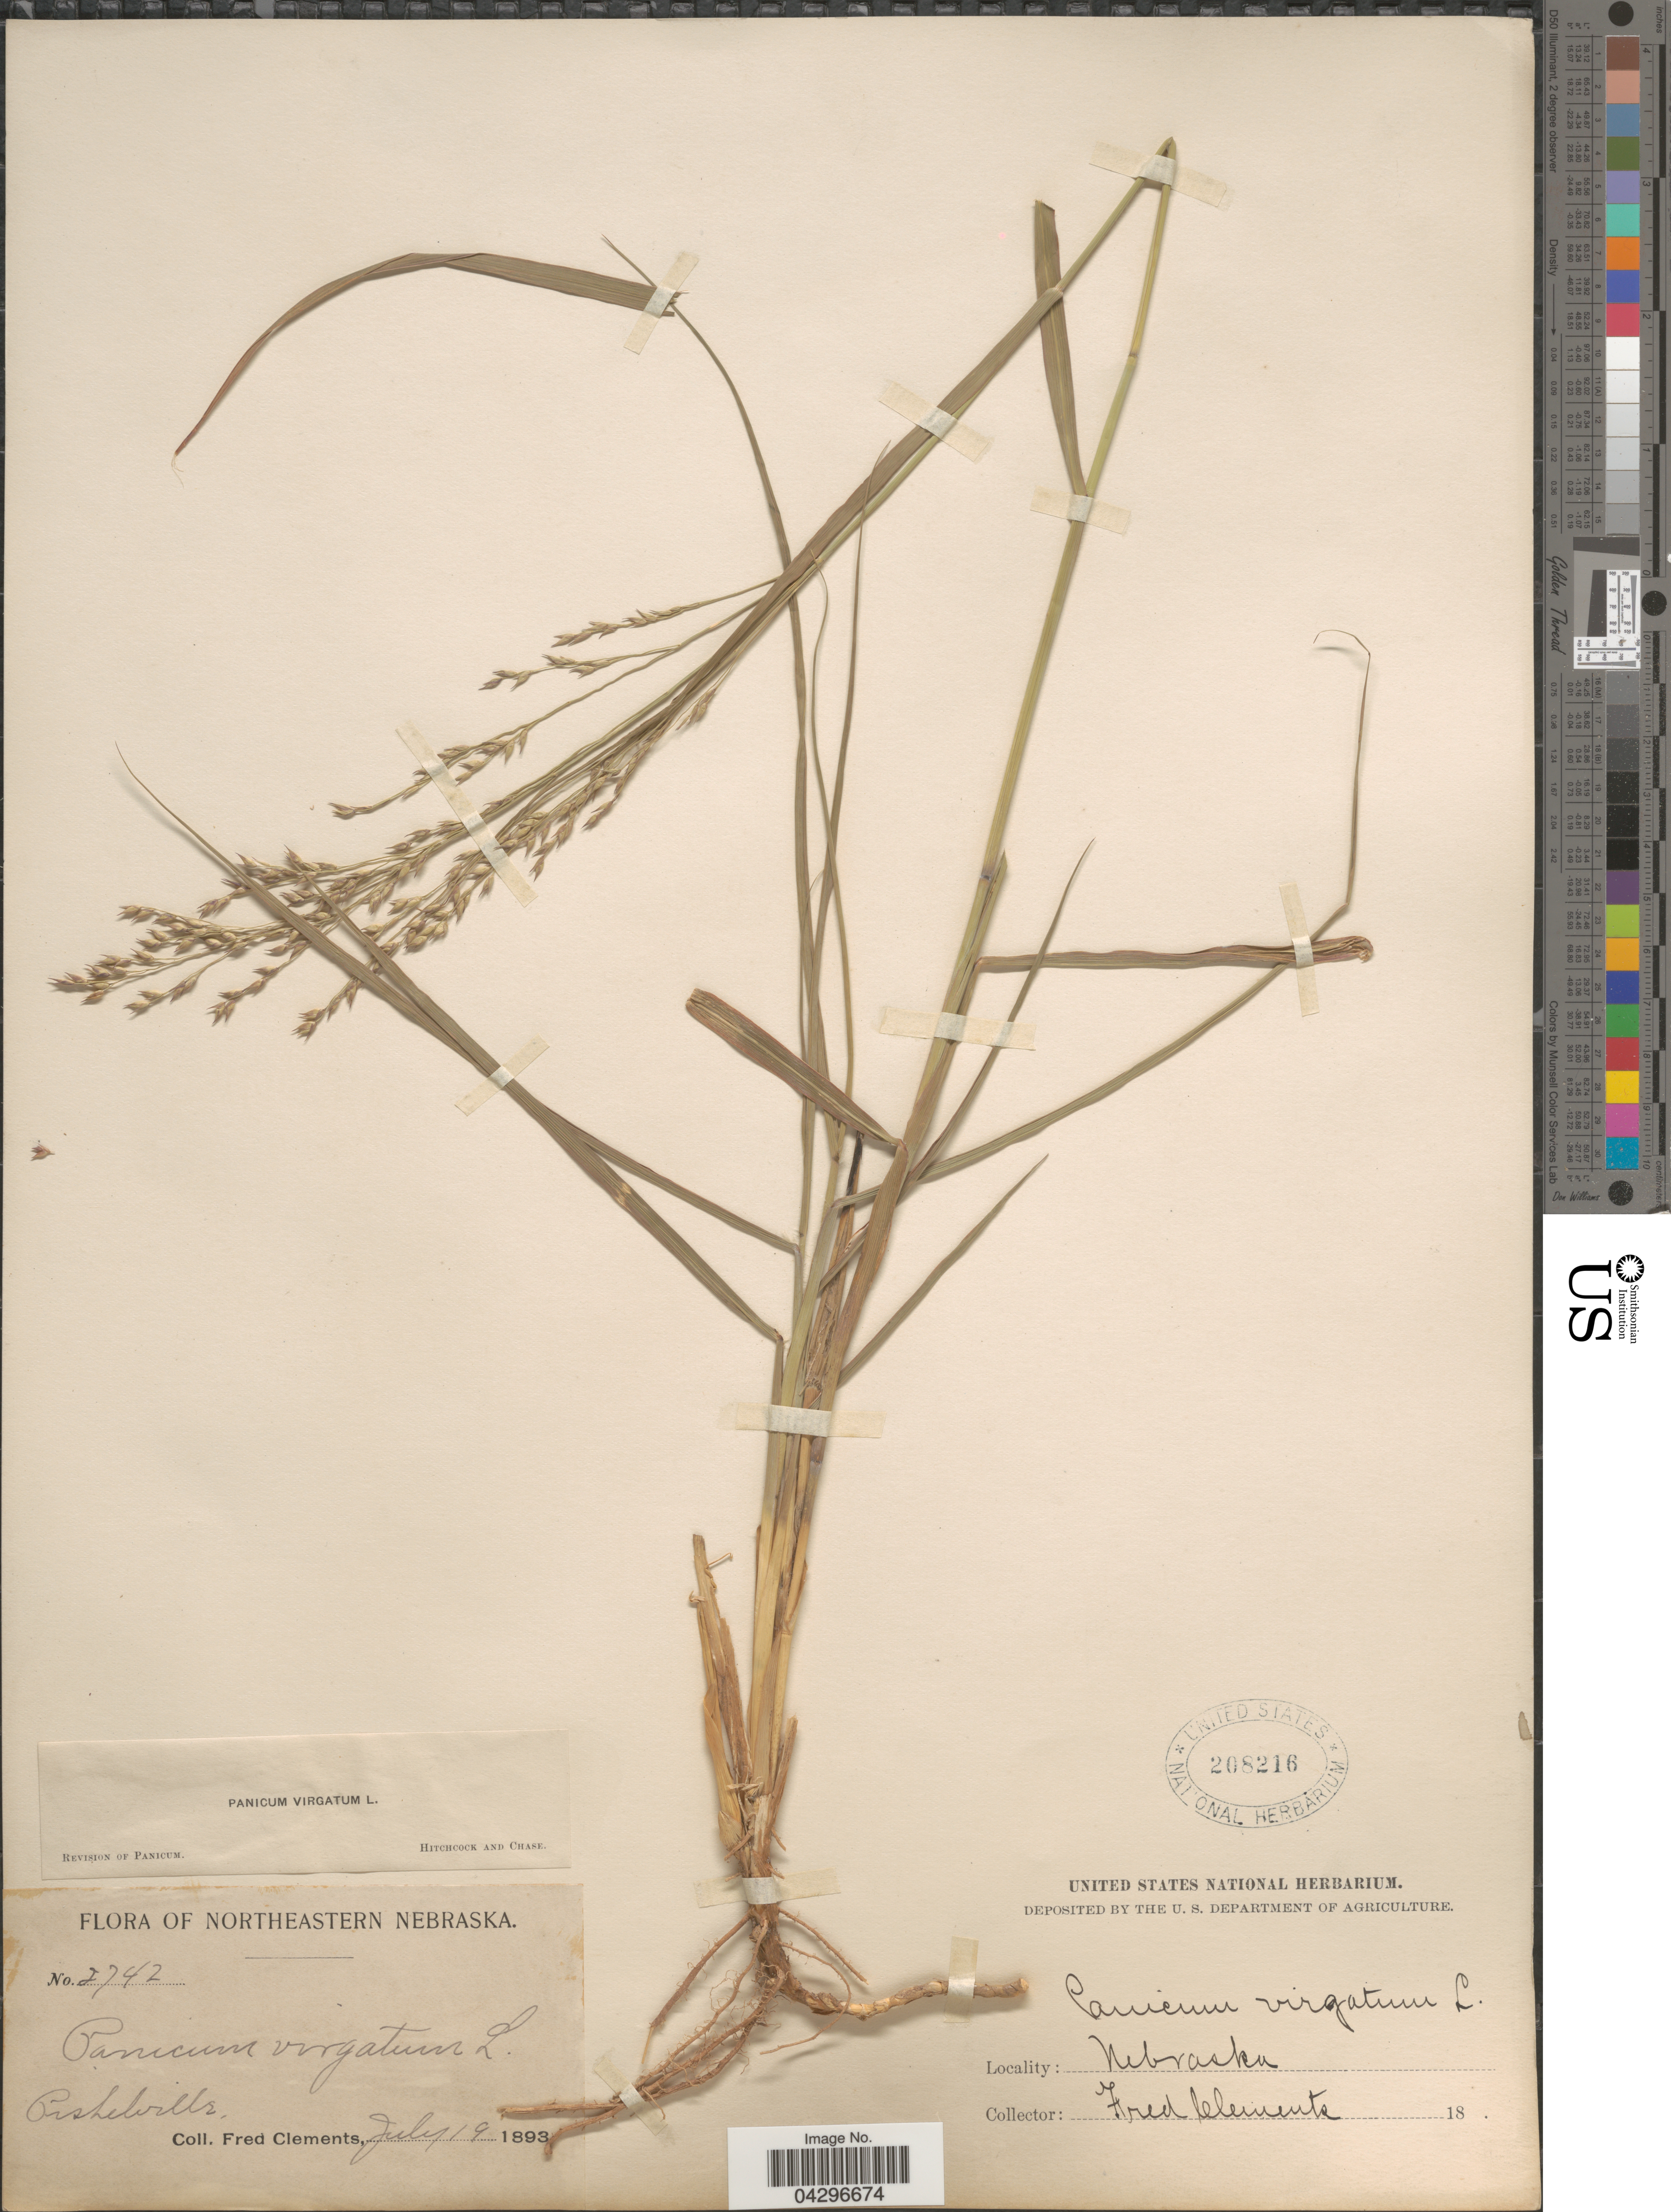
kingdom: Plantae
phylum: Tracheophyta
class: Liliopsida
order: Poales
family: Poaceae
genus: Panicum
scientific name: Panicum virgatum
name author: L.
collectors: F. Clements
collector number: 2742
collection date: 1893-07-19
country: United States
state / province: Nebraska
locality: Northeastern Nebraska. Pishelville.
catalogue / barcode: US 208216